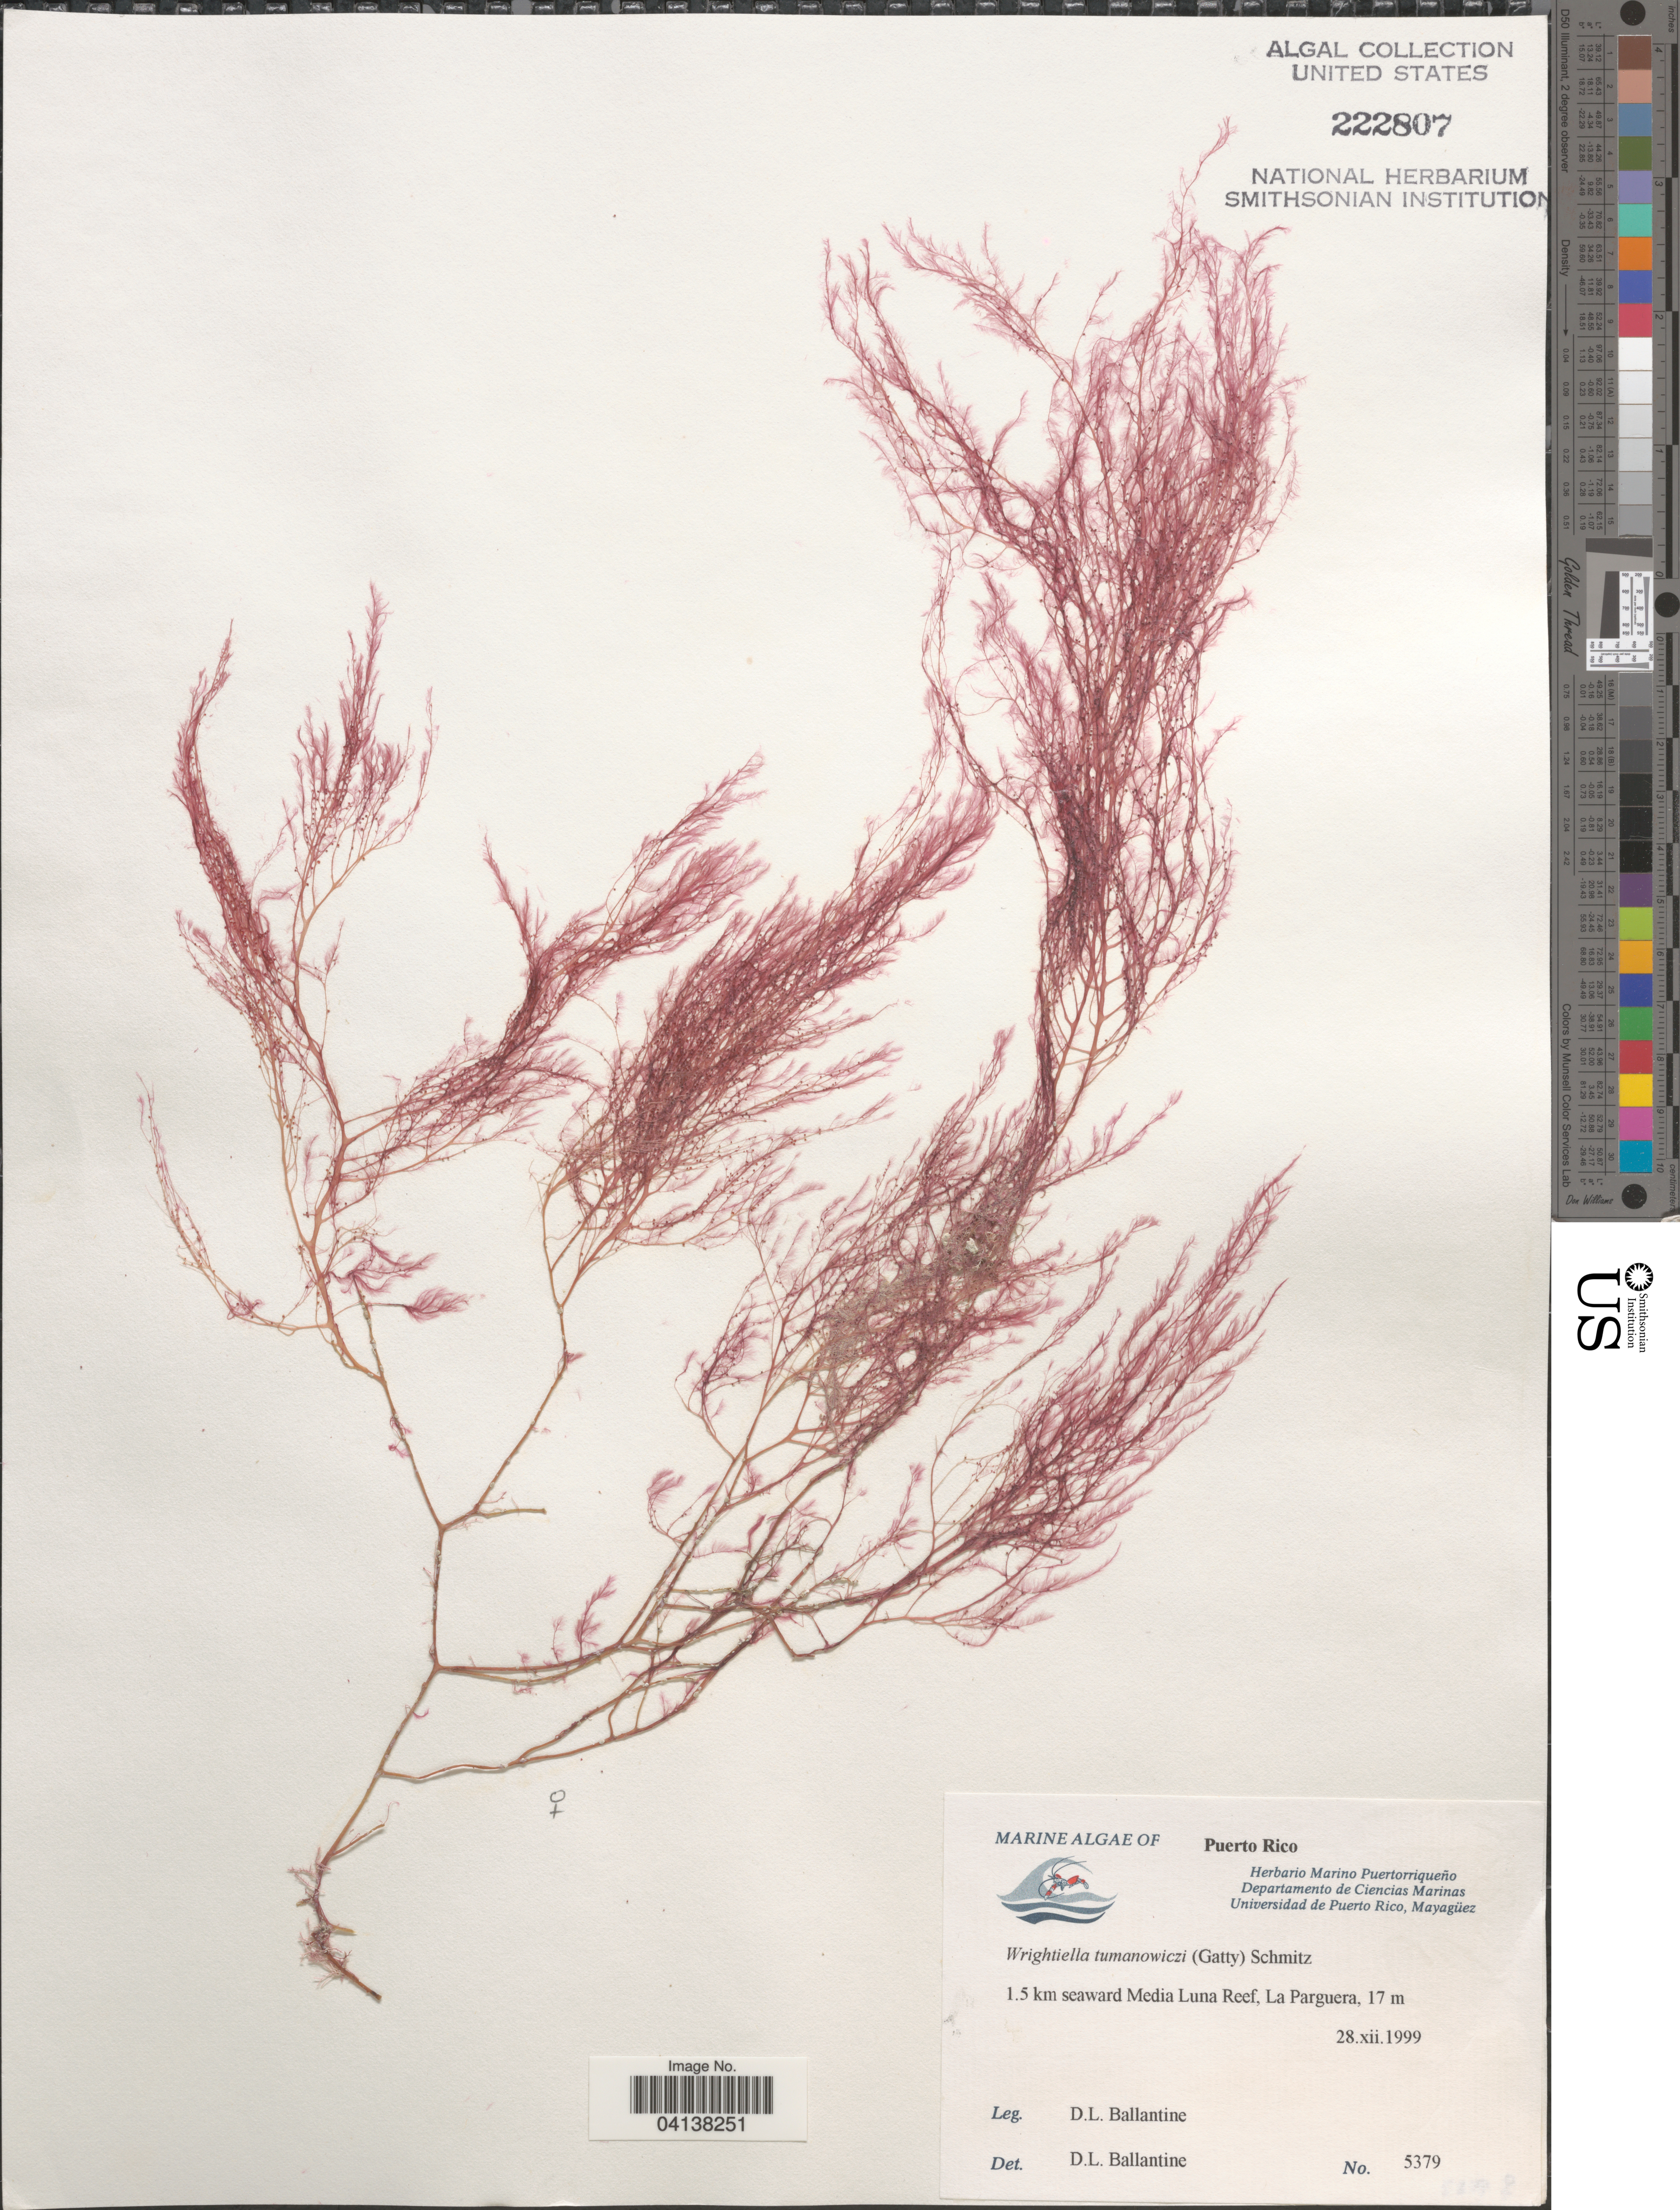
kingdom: Plantae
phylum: Rhodophyta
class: Florideophyceae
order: Ceramiales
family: Rhodomelaceae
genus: Wrightiella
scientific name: Wrightiella tumanowiczii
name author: (Gatty ex Harv.) F. Schmitz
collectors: D.L. Ballantine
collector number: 5379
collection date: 1999-12-28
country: Puerto Rico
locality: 1.5 km seaward Media Luna Reef, La Parguera.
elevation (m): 17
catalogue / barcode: US 222807